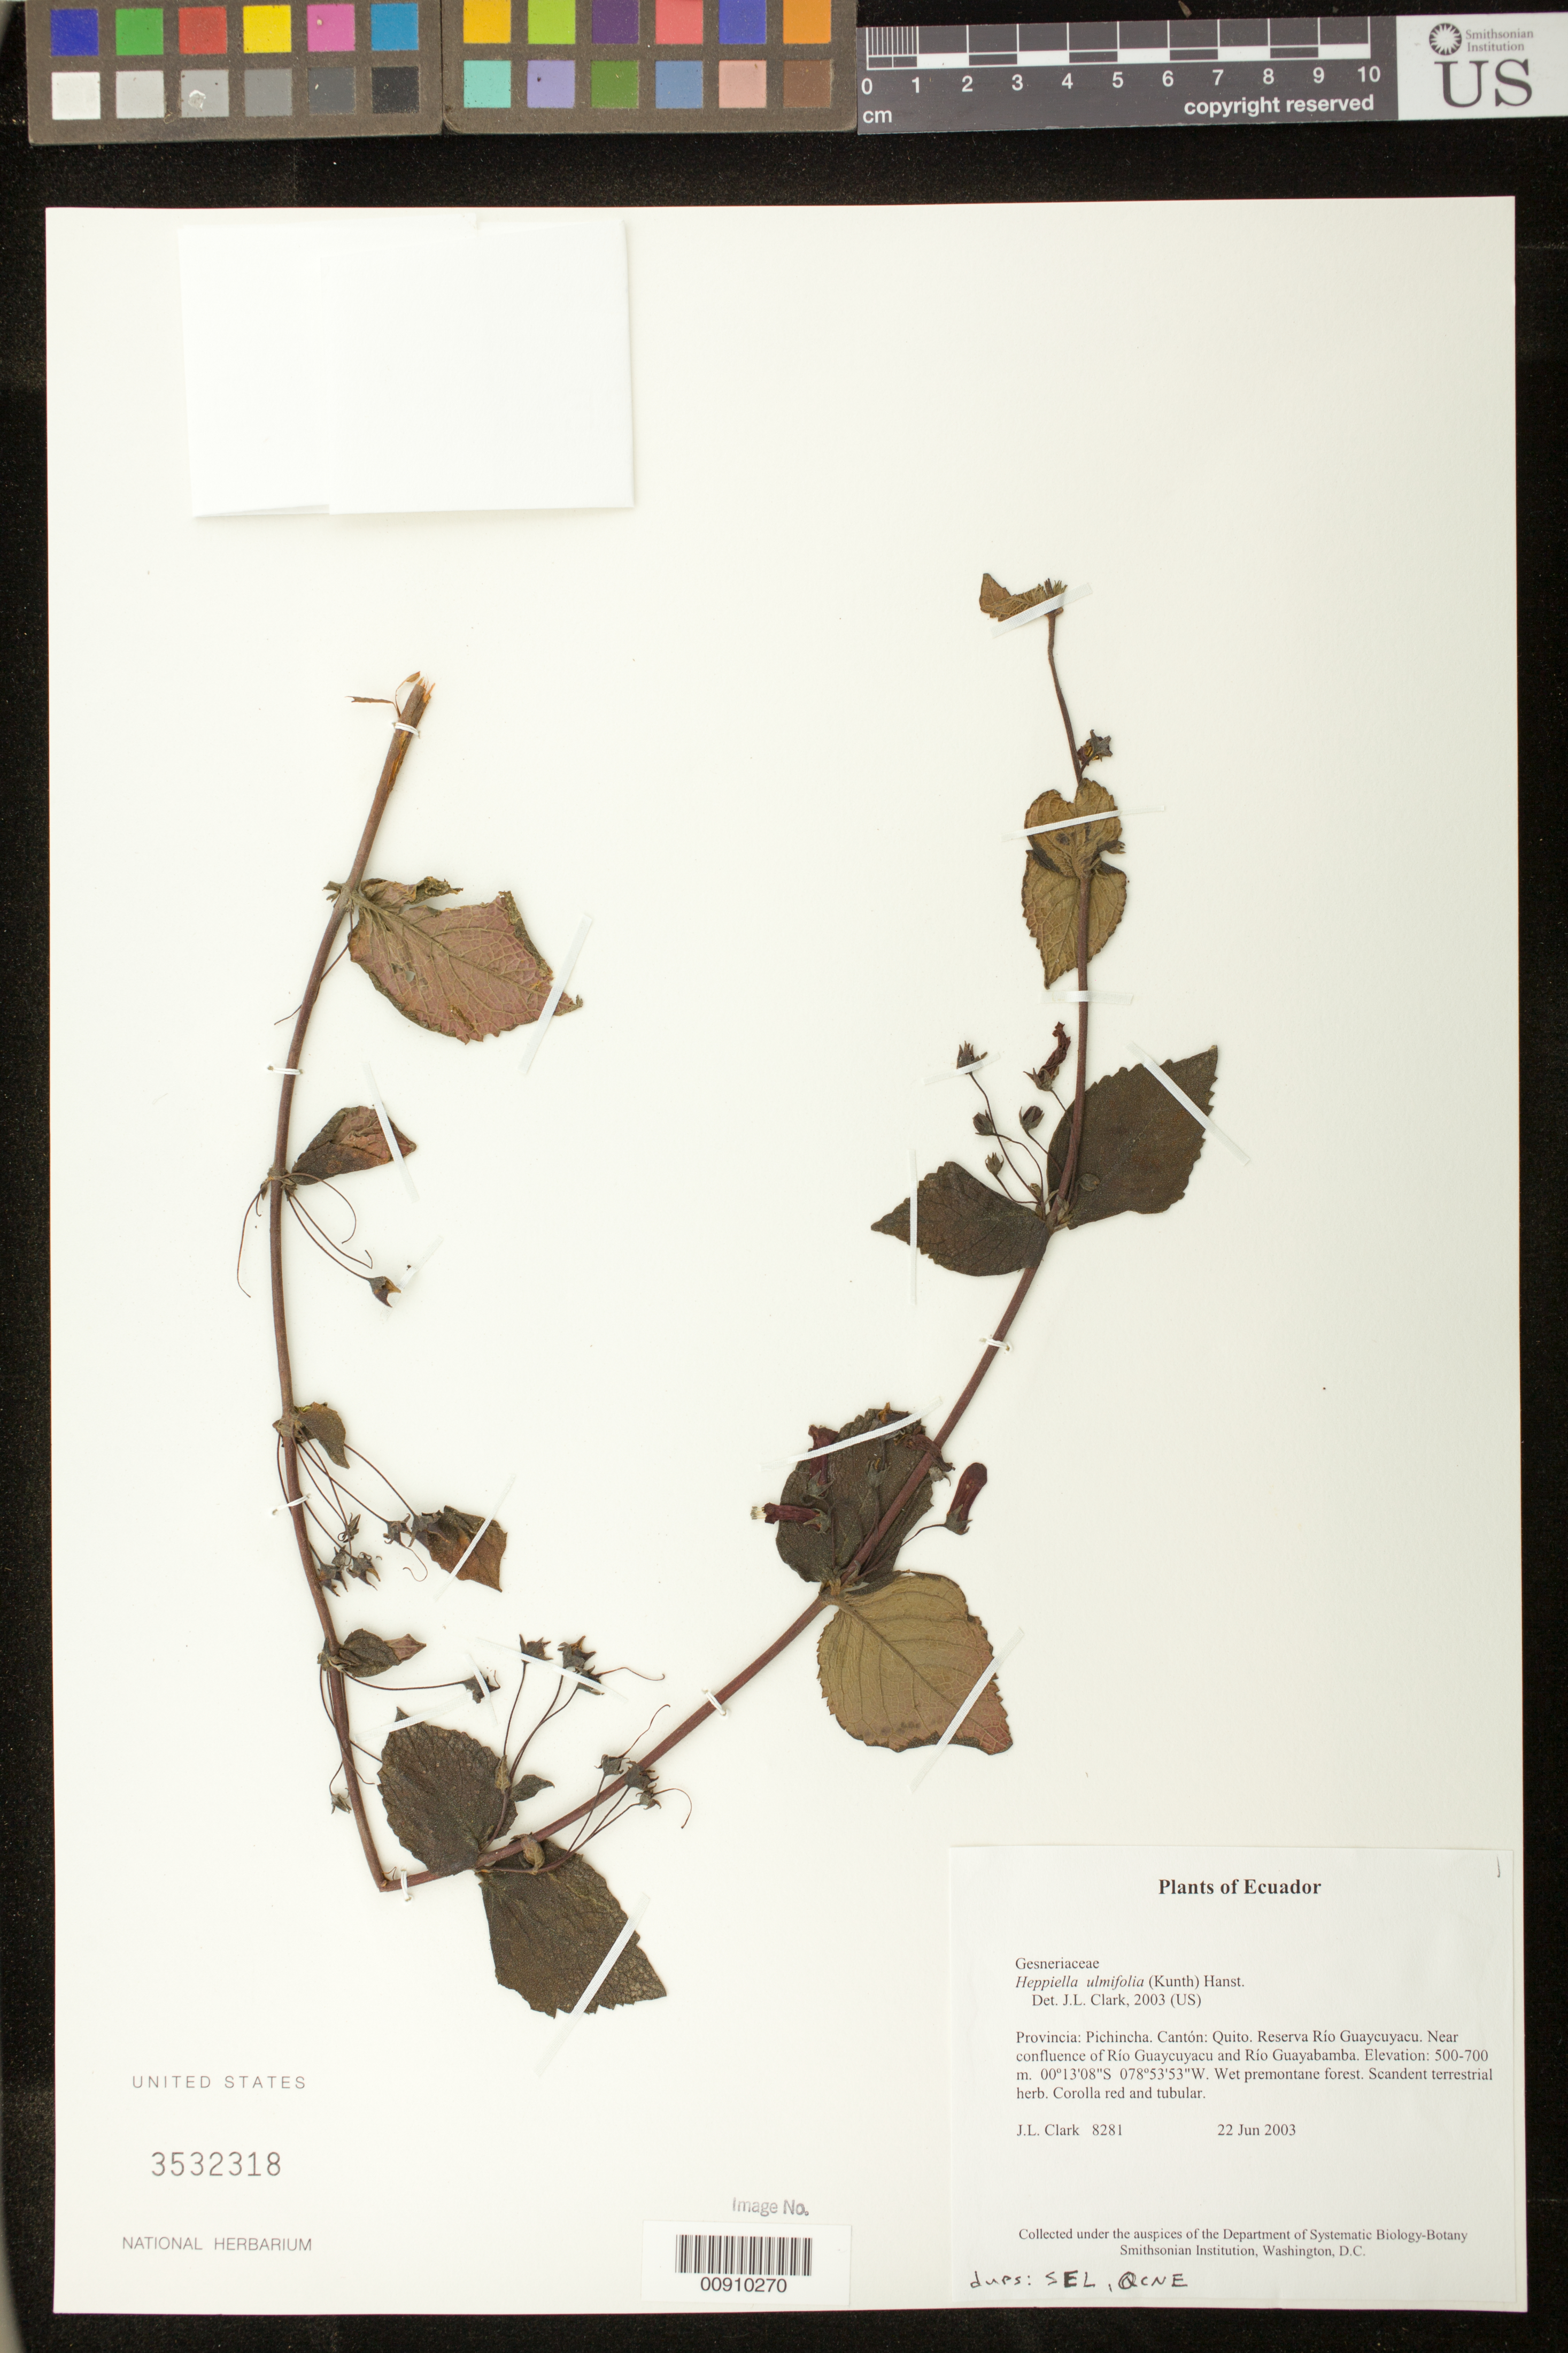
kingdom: Plantae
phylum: Tracheophyta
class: Magnoliopsida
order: Lamiales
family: Gesneriaceae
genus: Heppiella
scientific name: Heppiella ulmifolia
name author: (Kunth) Hanst.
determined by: Clark, J. L., (SEL), The Marie Selby Botanical Garden (UNITED STATES)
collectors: J. L. Clark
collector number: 8281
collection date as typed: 22 Jun 2003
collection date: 2003-06-22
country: Ecuador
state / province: Pichincha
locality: Quito. Reserva Río Guaycuyacu. Near confluence of Río Guaycuyacu and Río Guayabamba.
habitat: Wet premontane forest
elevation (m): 500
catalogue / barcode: US 3532318